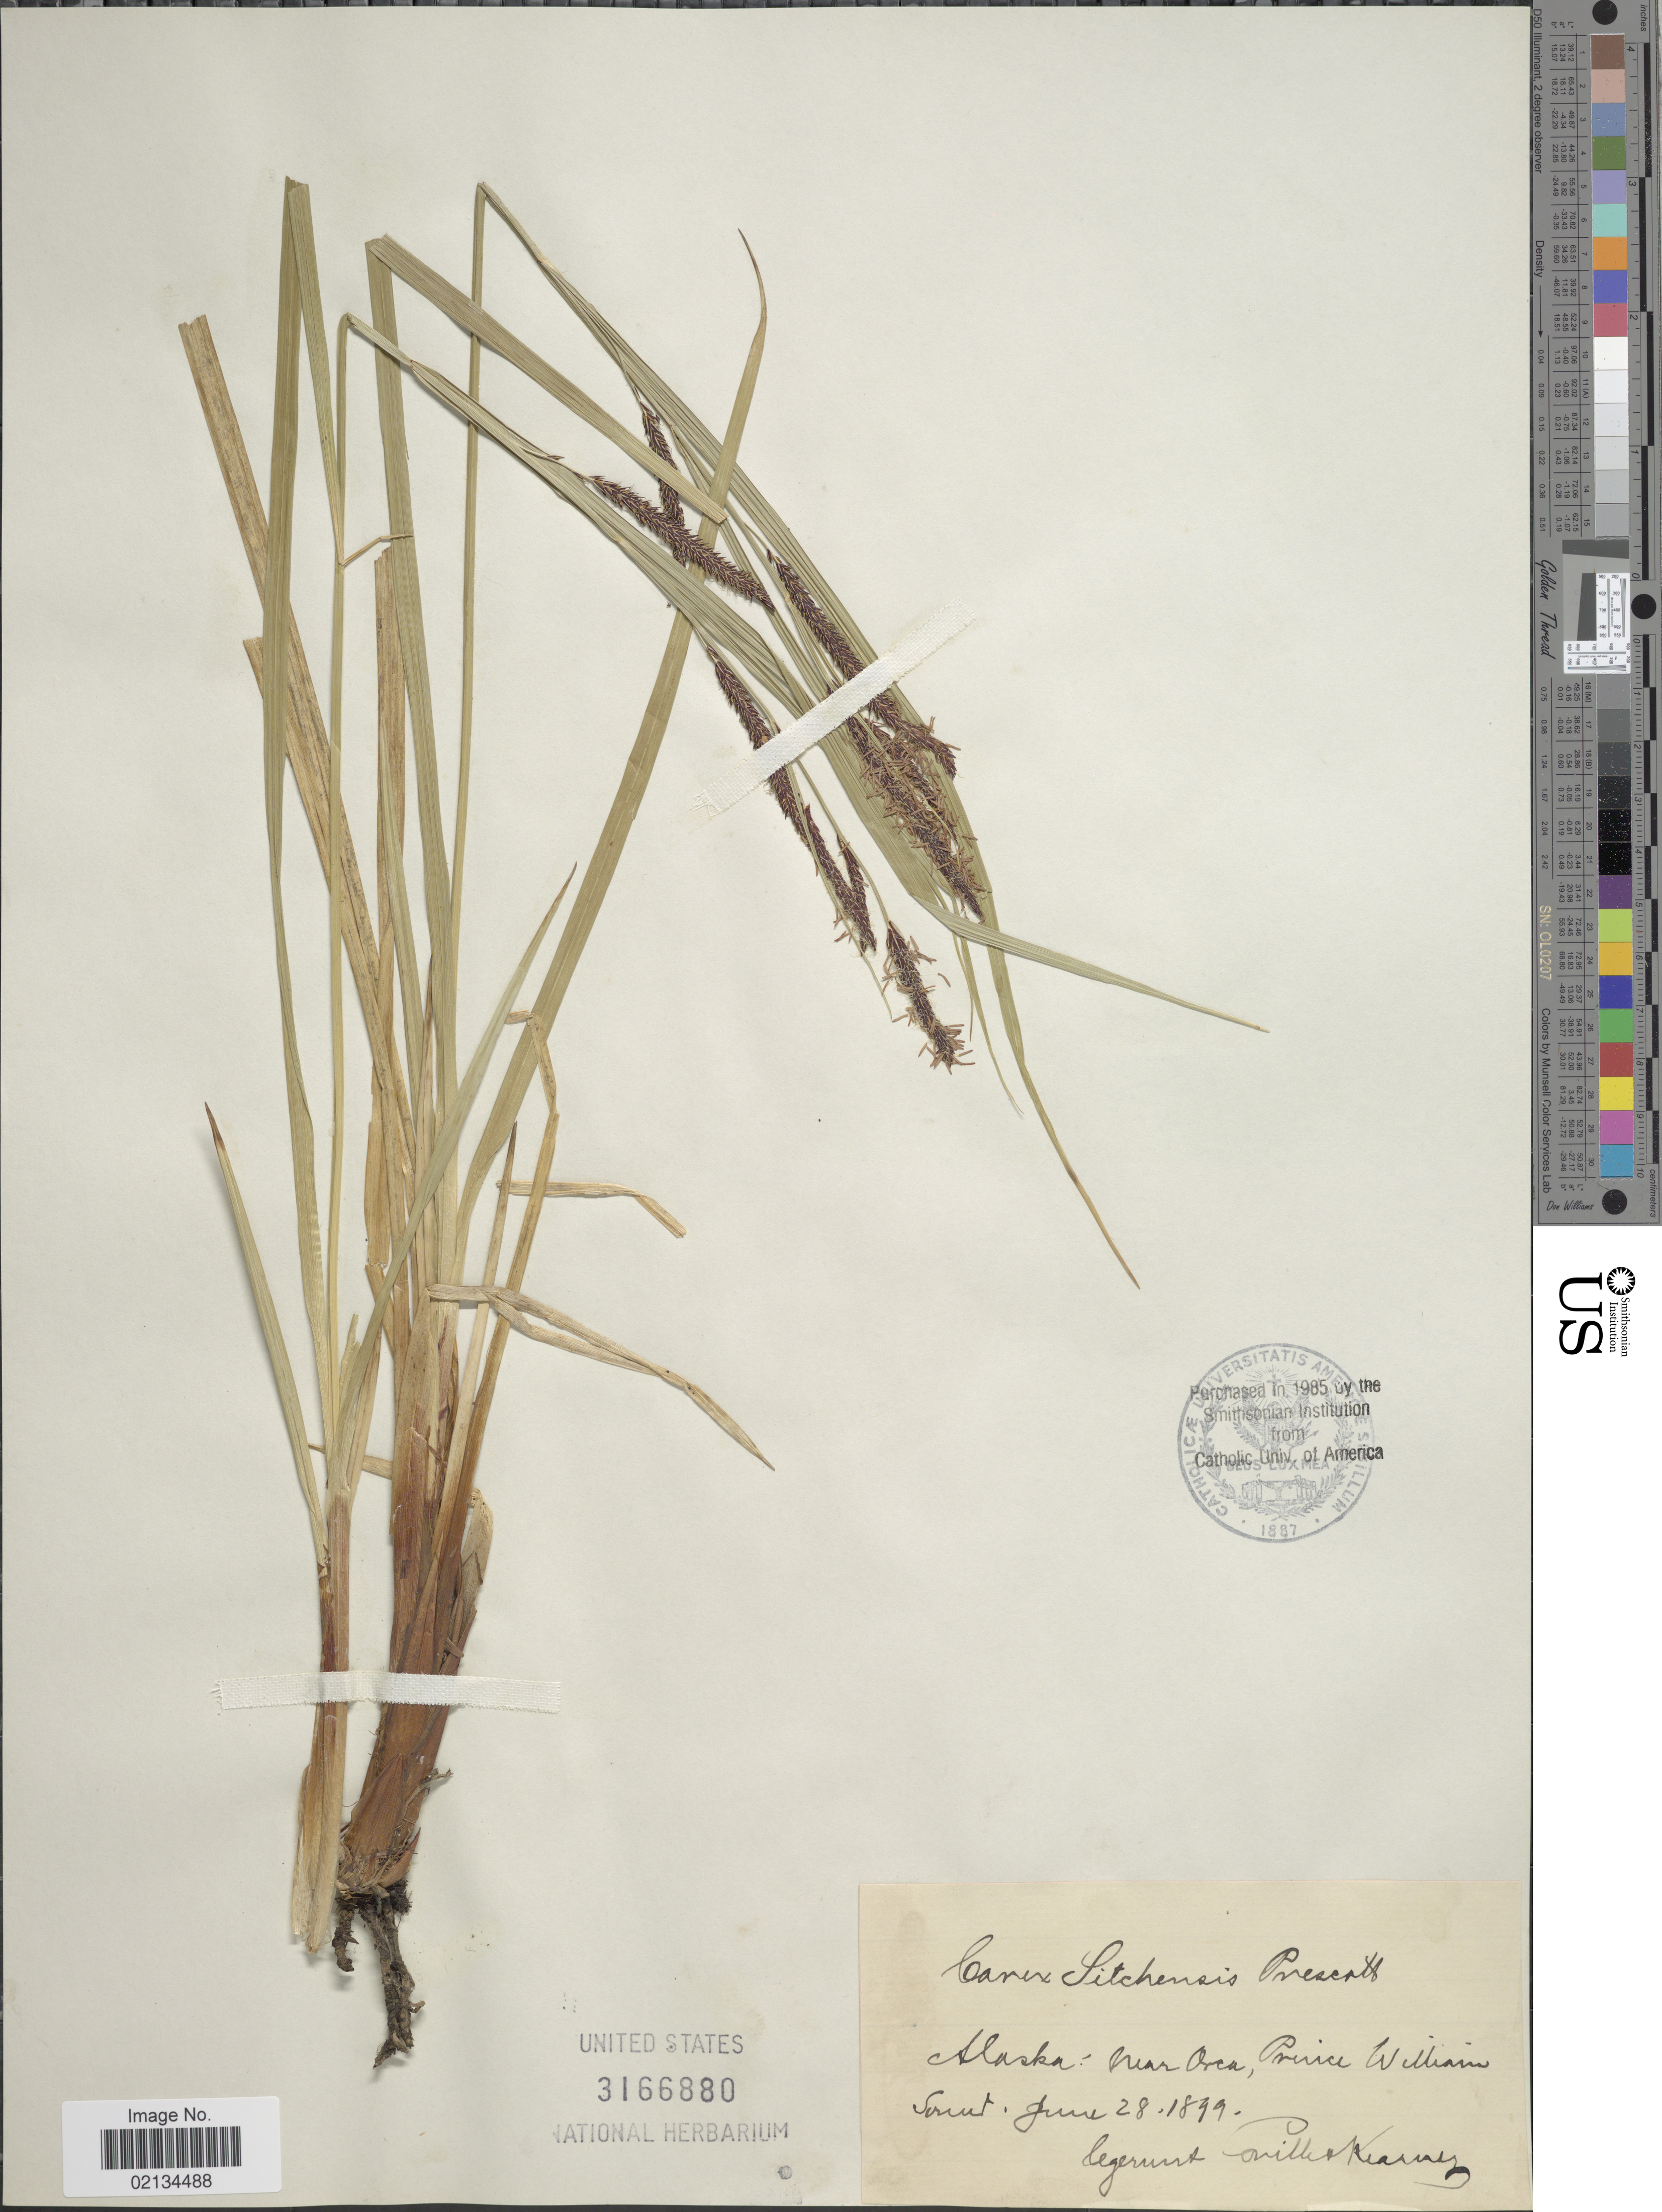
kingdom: Plantae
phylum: Tracheophyta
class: Liliopsida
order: Poales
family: Cyperaceae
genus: Carex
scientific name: Carex aquatilis var. dives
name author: (Holm) Kük.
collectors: Coville & Kearney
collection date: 1899-06-28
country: United States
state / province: Alaska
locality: Near Orca, Prince William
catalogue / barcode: US 3166880